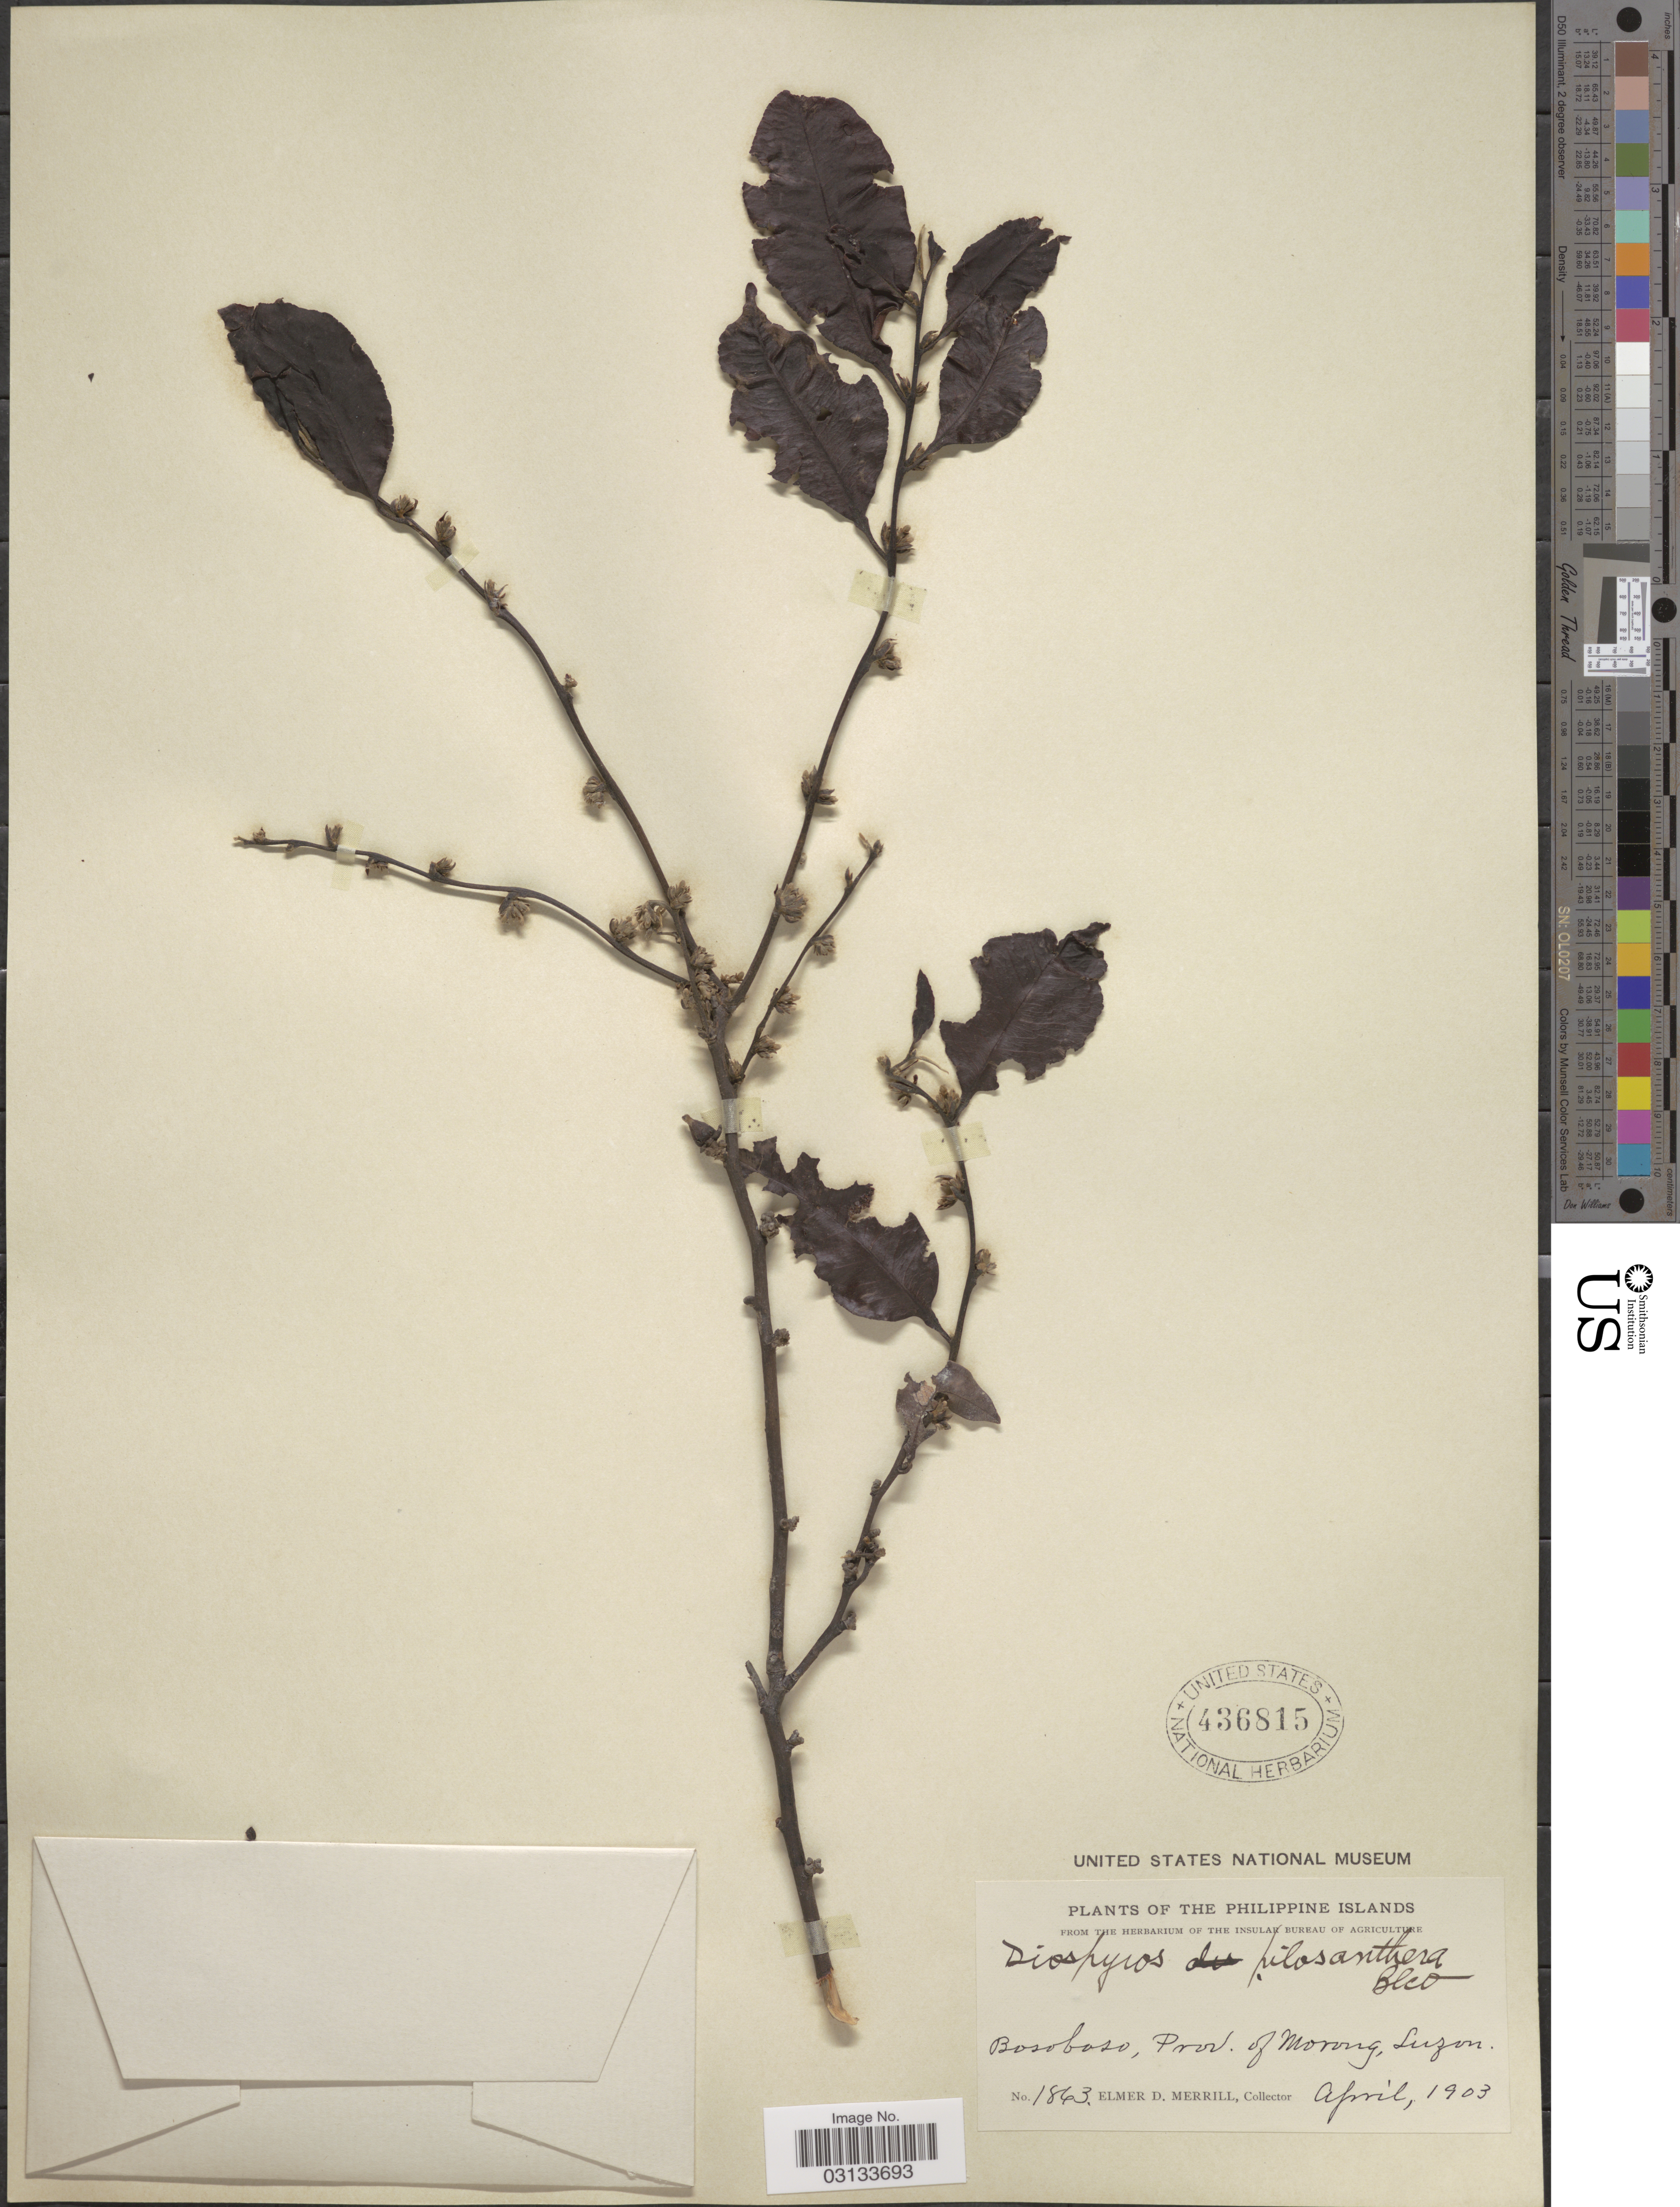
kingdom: Plantae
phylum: Tracheophyta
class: Magnoliopsida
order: Ericales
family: Ebenaceae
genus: Diospyros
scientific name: Diospyros pilosanthera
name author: Blanco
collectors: E. D. Merrill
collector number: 1863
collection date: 1903-04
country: Philippines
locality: Philippine Islands. Bosoboso, Prov. of Morong, Luzon.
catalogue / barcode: US 436815